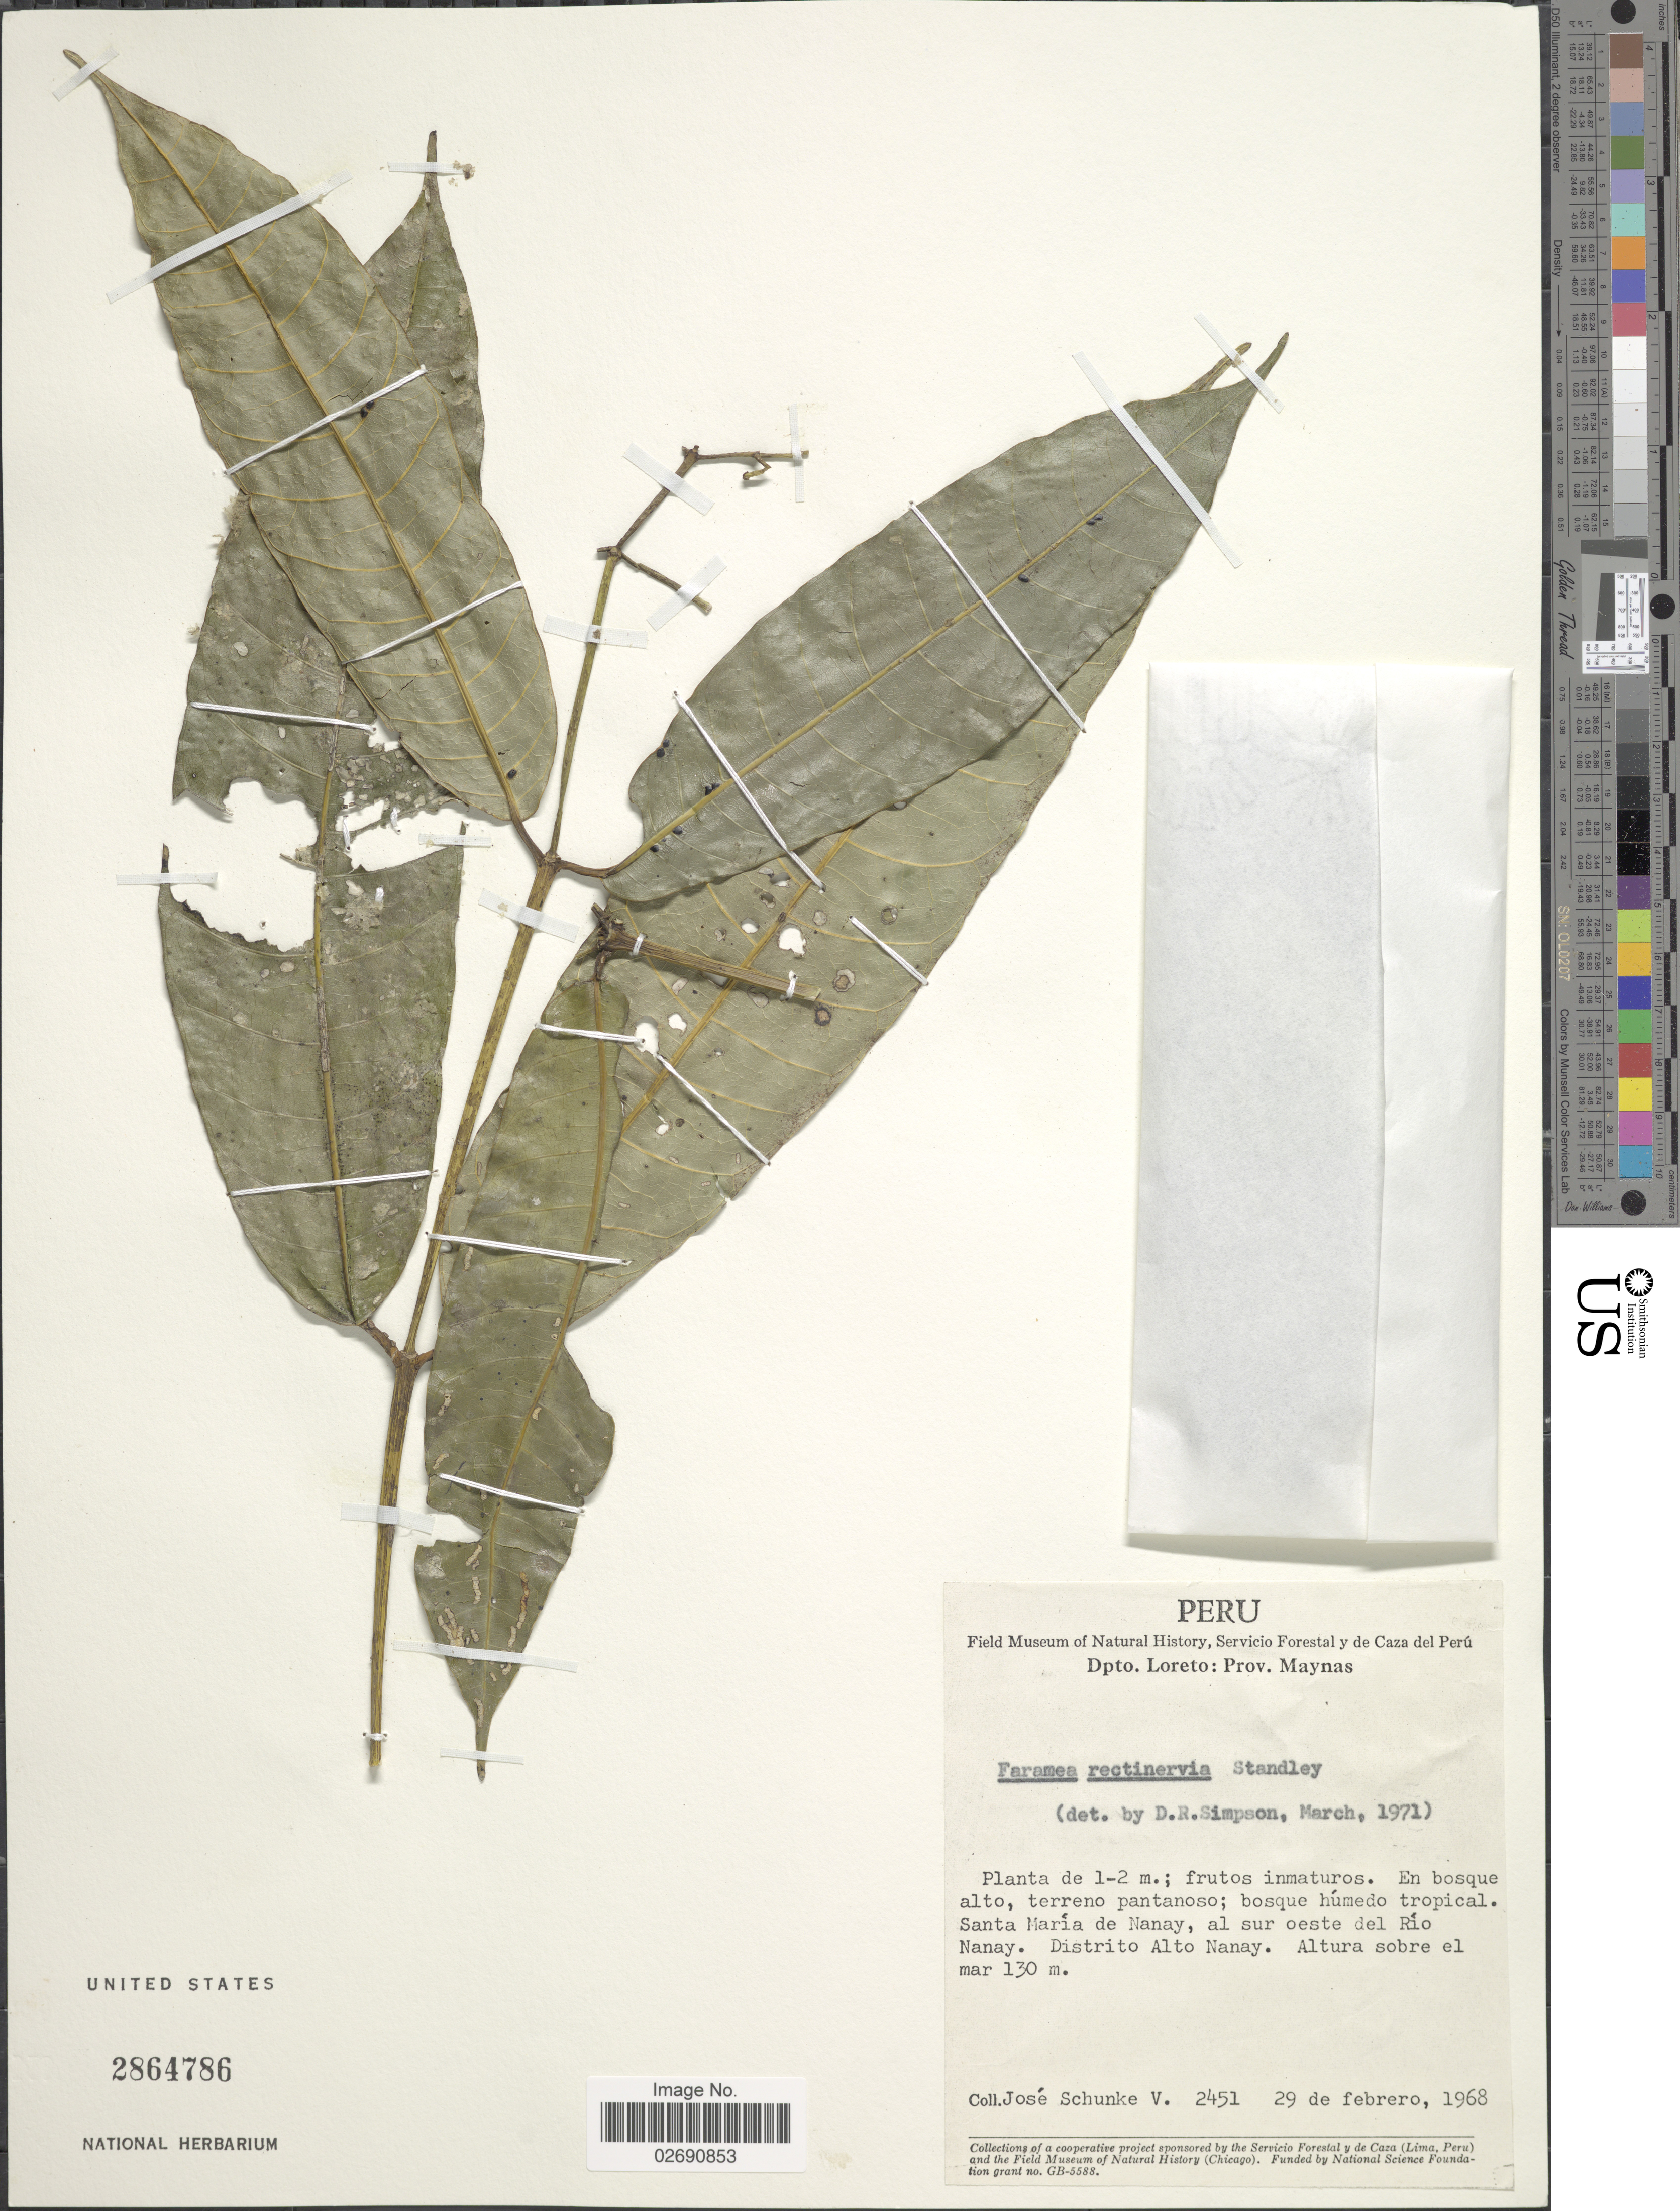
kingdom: Plantae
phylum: Tracheophyta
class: Magnoliopsida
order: Gentianales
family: Rubiaceae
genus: Faramea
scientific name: Faramea rectinervia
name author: Standl.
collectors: J. Schunke Vigo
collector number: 2451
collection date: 1968-02-29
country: Peru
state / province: Loreto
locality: Prov. Maynas. Santa Maria de Nanay, al sur oeste del Rio Nanay. Distrito Alto Nanay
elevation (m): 130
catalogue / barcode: US 2864786